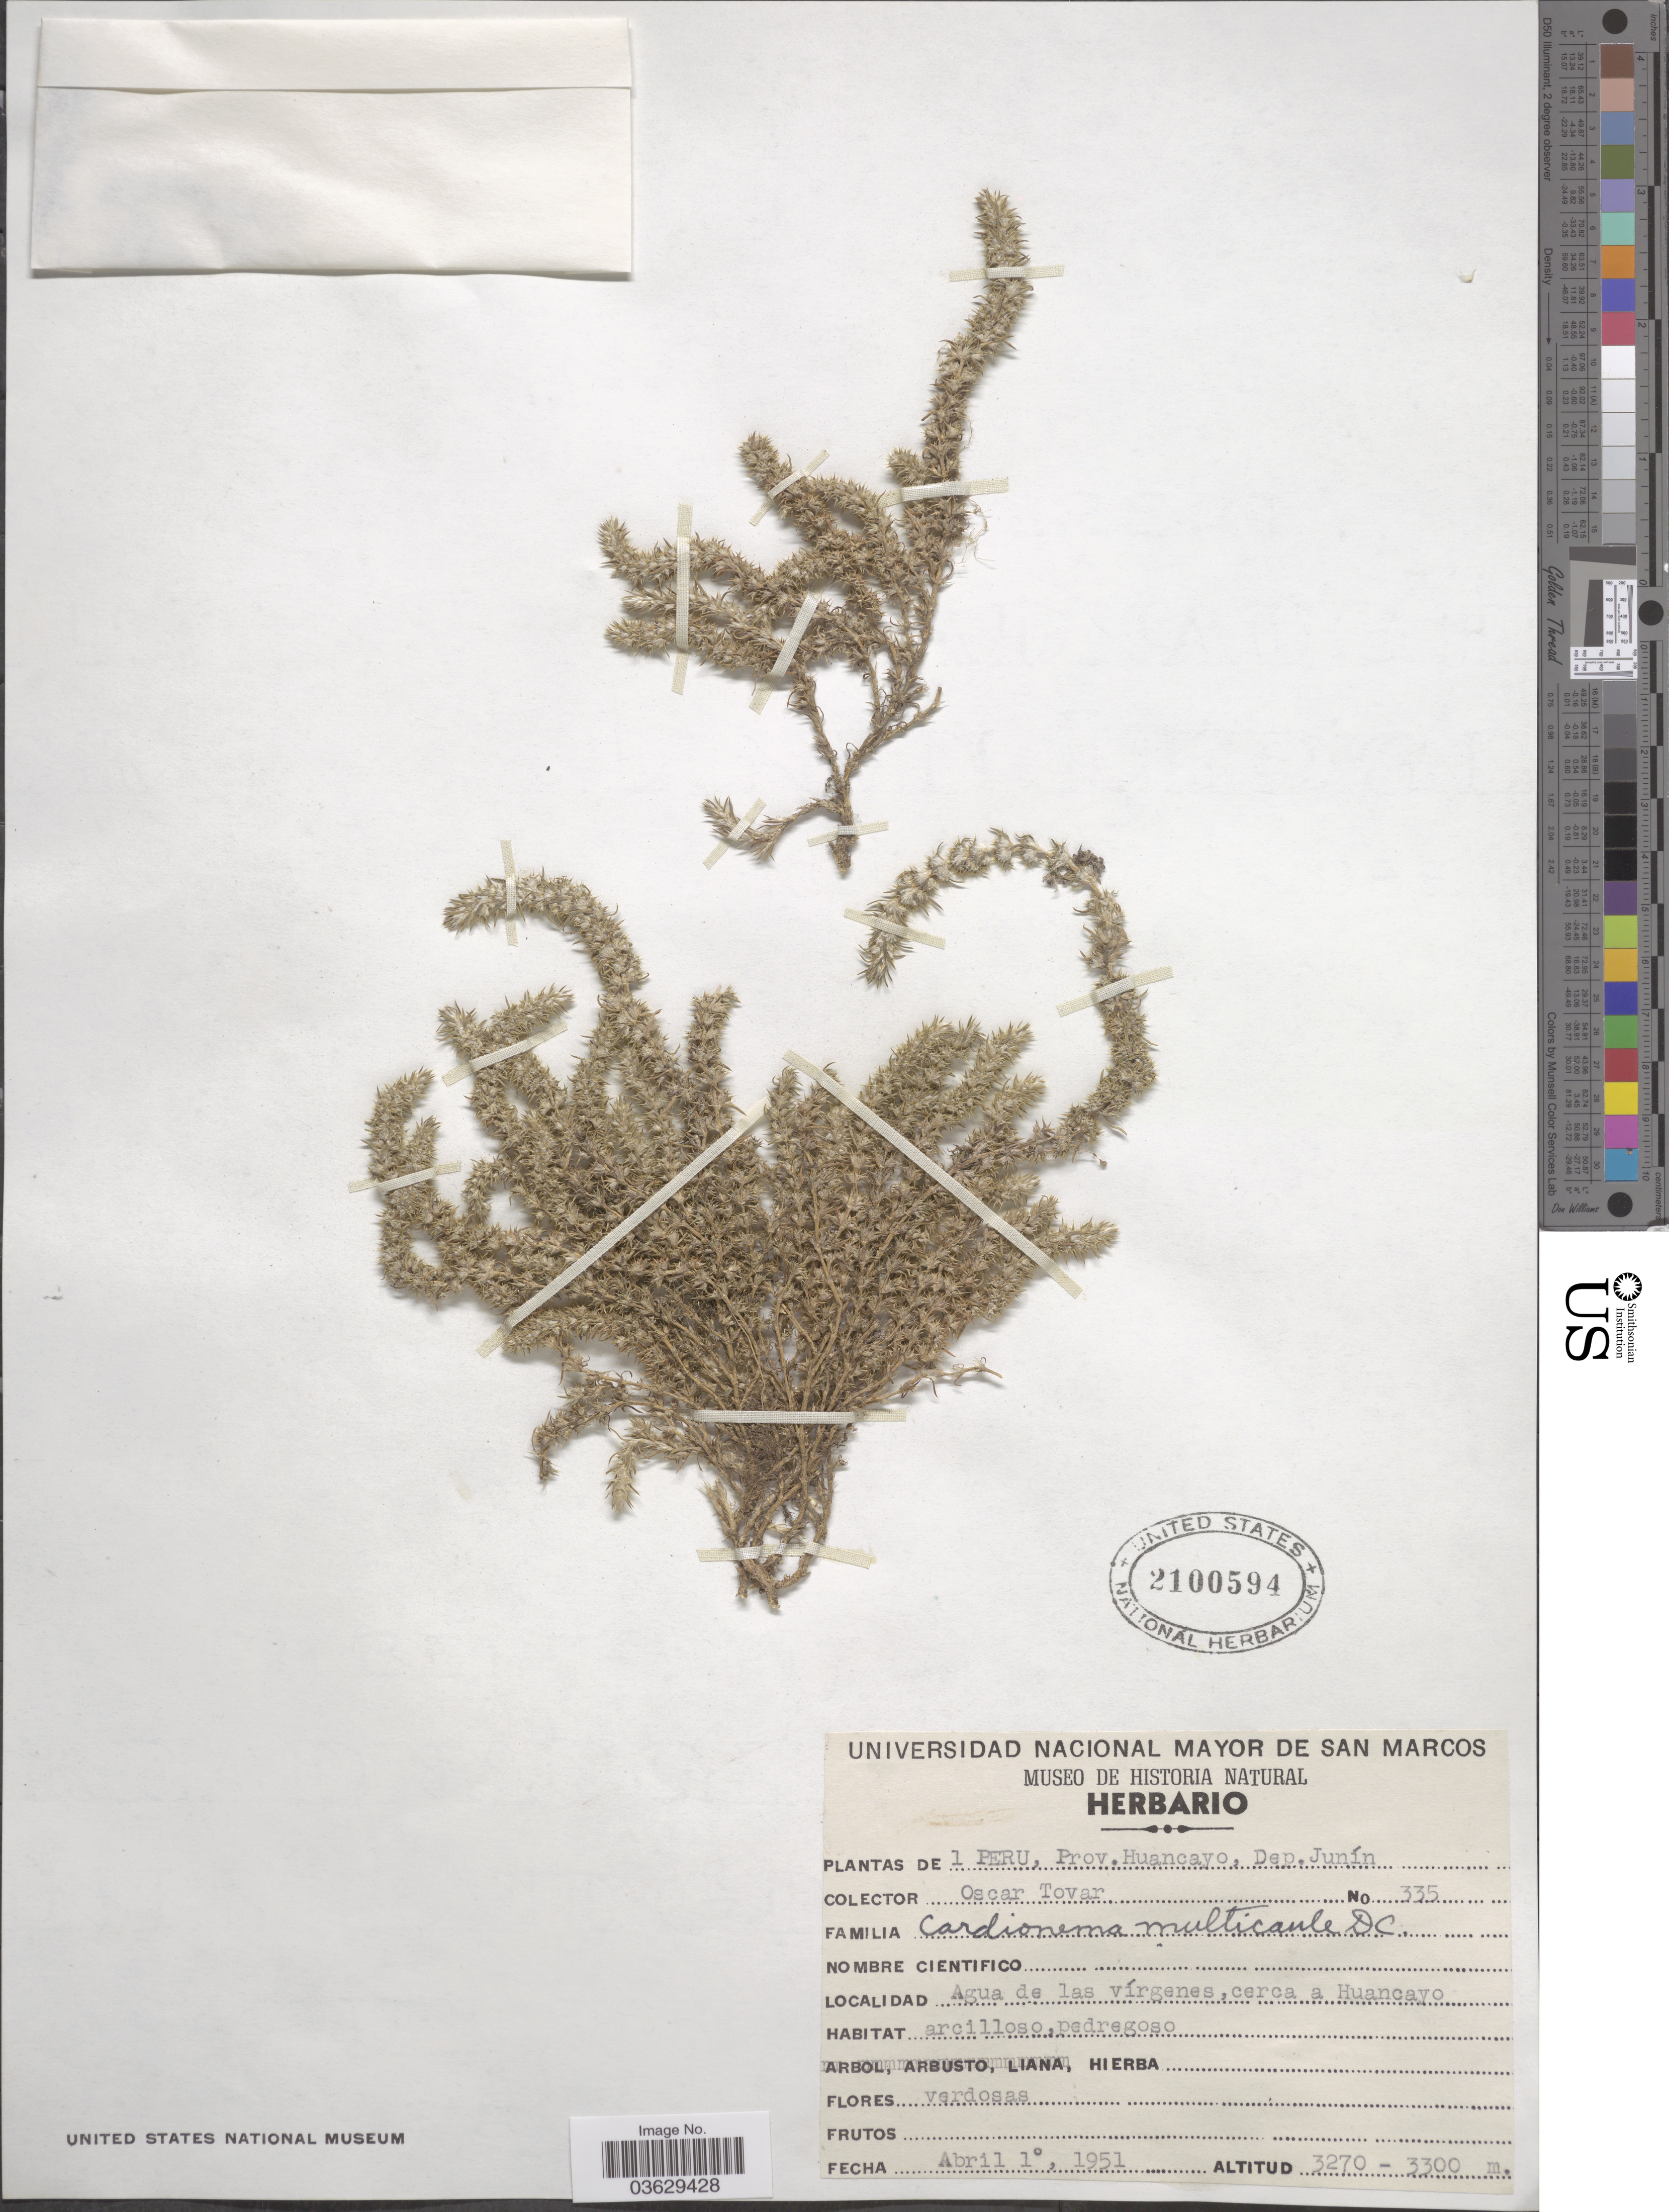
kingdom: Plantae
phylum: Tracheophyta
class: Magnoliopsida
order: Caryophyllales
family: Caryophyllaceae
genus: Cardionema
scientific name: Cardionema ramosissimum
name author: (Weinm.) A. Nelson & J.F. Macbr.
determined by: U.S. National Herbarium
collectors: Ó. Tovar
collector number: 335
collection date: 1951-04-01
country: Peru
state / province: Junín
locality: Dep. Junín. Agua de las vírgenes, cerca a Huancayo.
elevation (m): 3270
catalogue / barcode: US 2100594